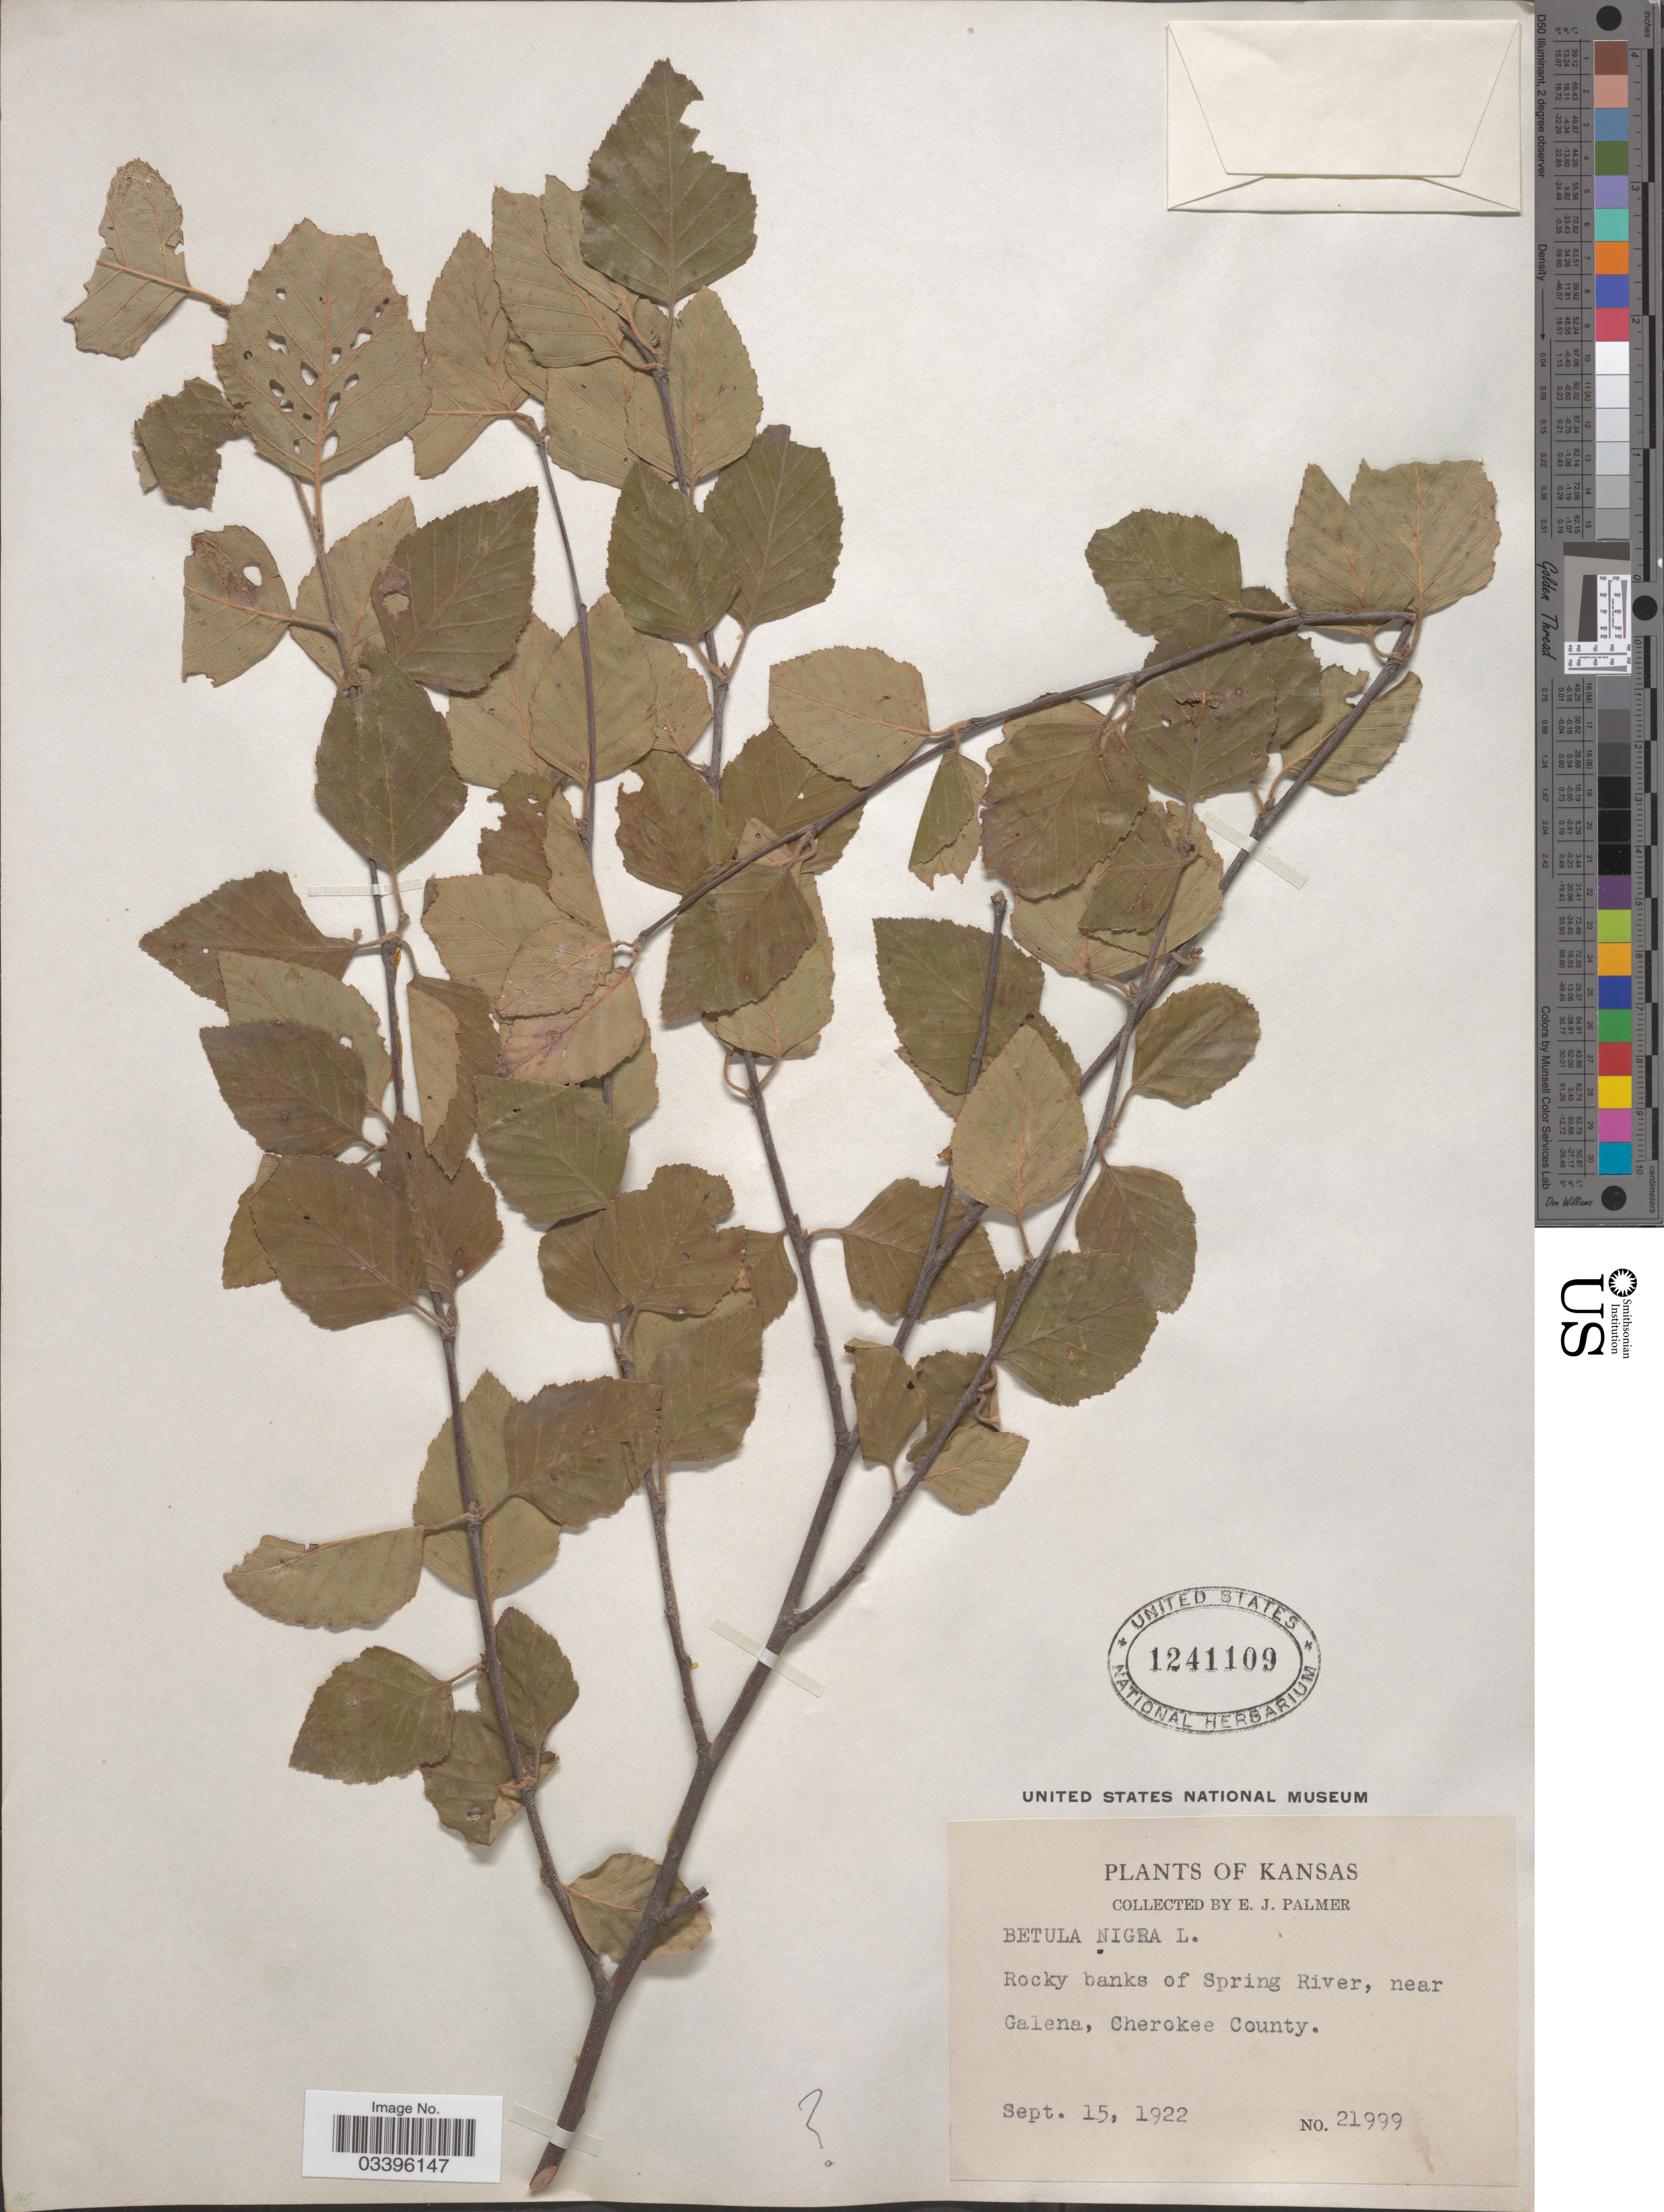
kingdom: Plantae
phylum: Tracheophyta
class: Magnoliopsida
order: Fagales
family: Betulaceae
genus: Betula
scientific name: Betula nigra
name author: L.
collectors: E. J. Palmer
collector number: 21999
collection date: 1922-09-15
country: United States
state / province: Kansas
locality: Rocky banks of Spring River, near Galena, Cherokee County.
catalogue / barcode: US 1241109